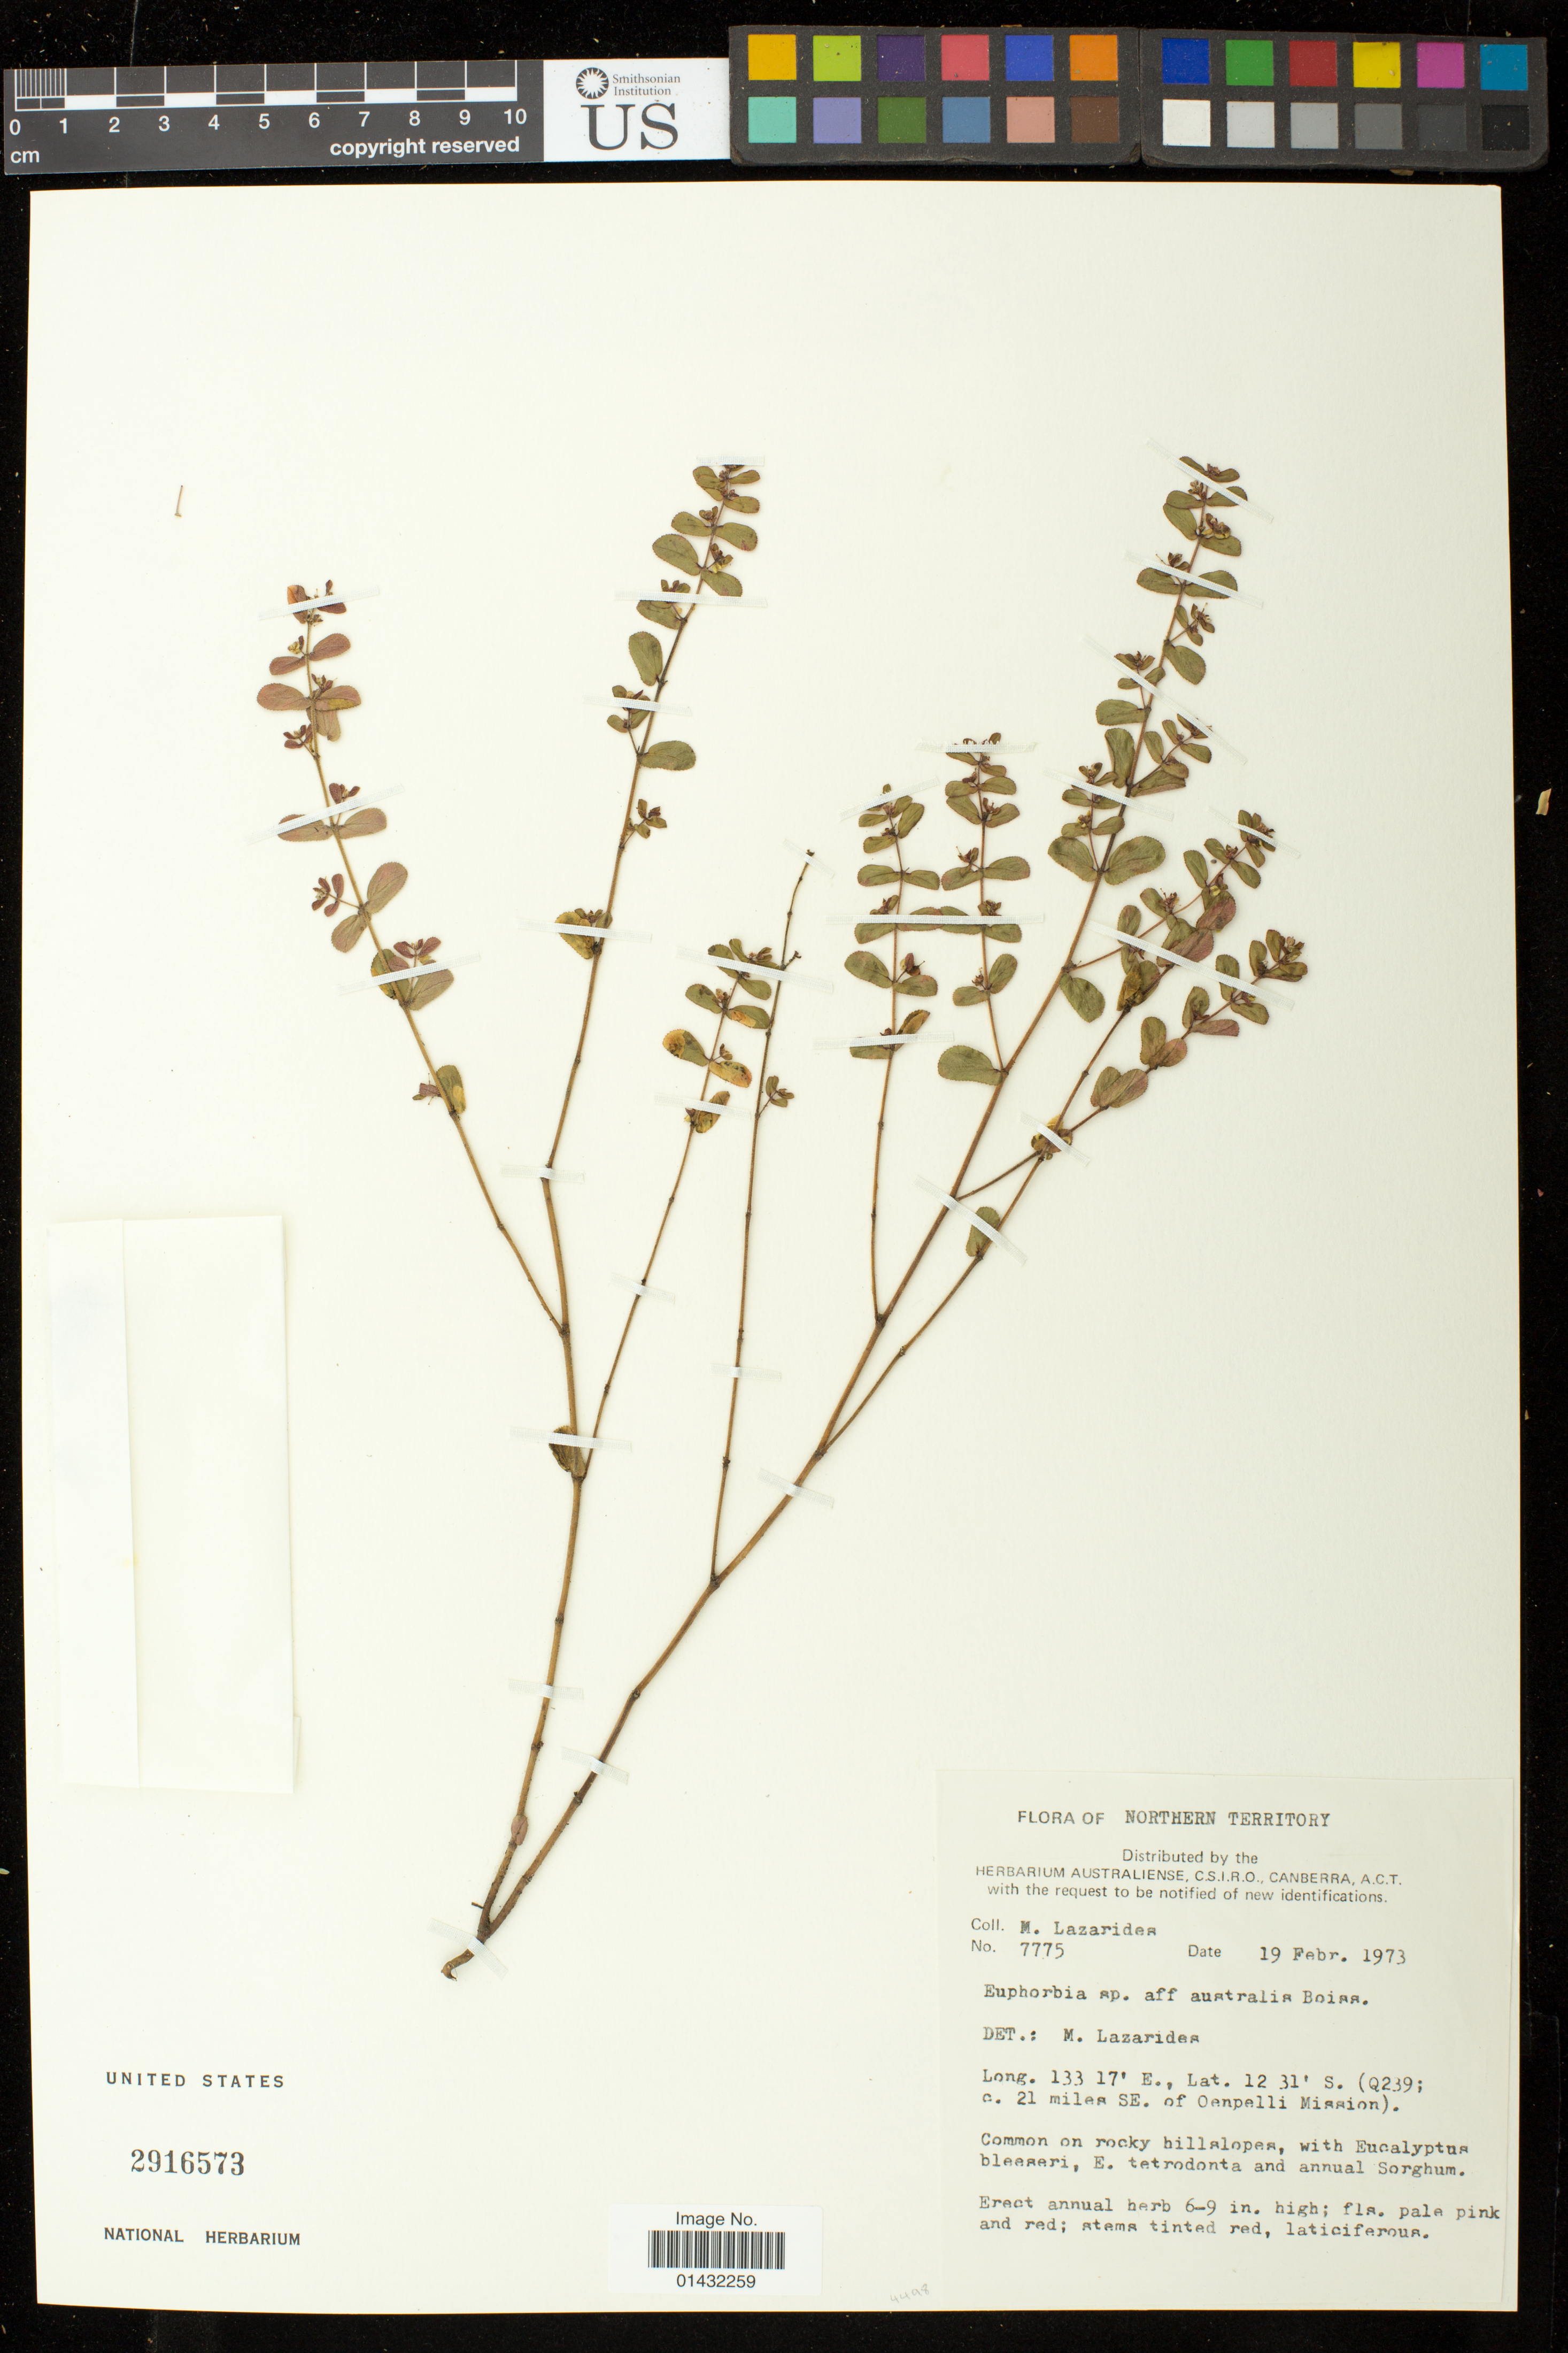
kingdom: Plantae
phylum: Tracheophyta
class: Magnoliopsida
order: Malpighiales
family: Euphorbiaceae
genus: Euphorbia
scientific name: Euphorbia australis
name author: Boiss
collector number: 7775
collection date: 1973-02-19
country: Australia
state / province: Northern Territory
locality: Q239; c. 21 miles SE. of Oenpelli Mission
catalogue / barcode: US 2916573